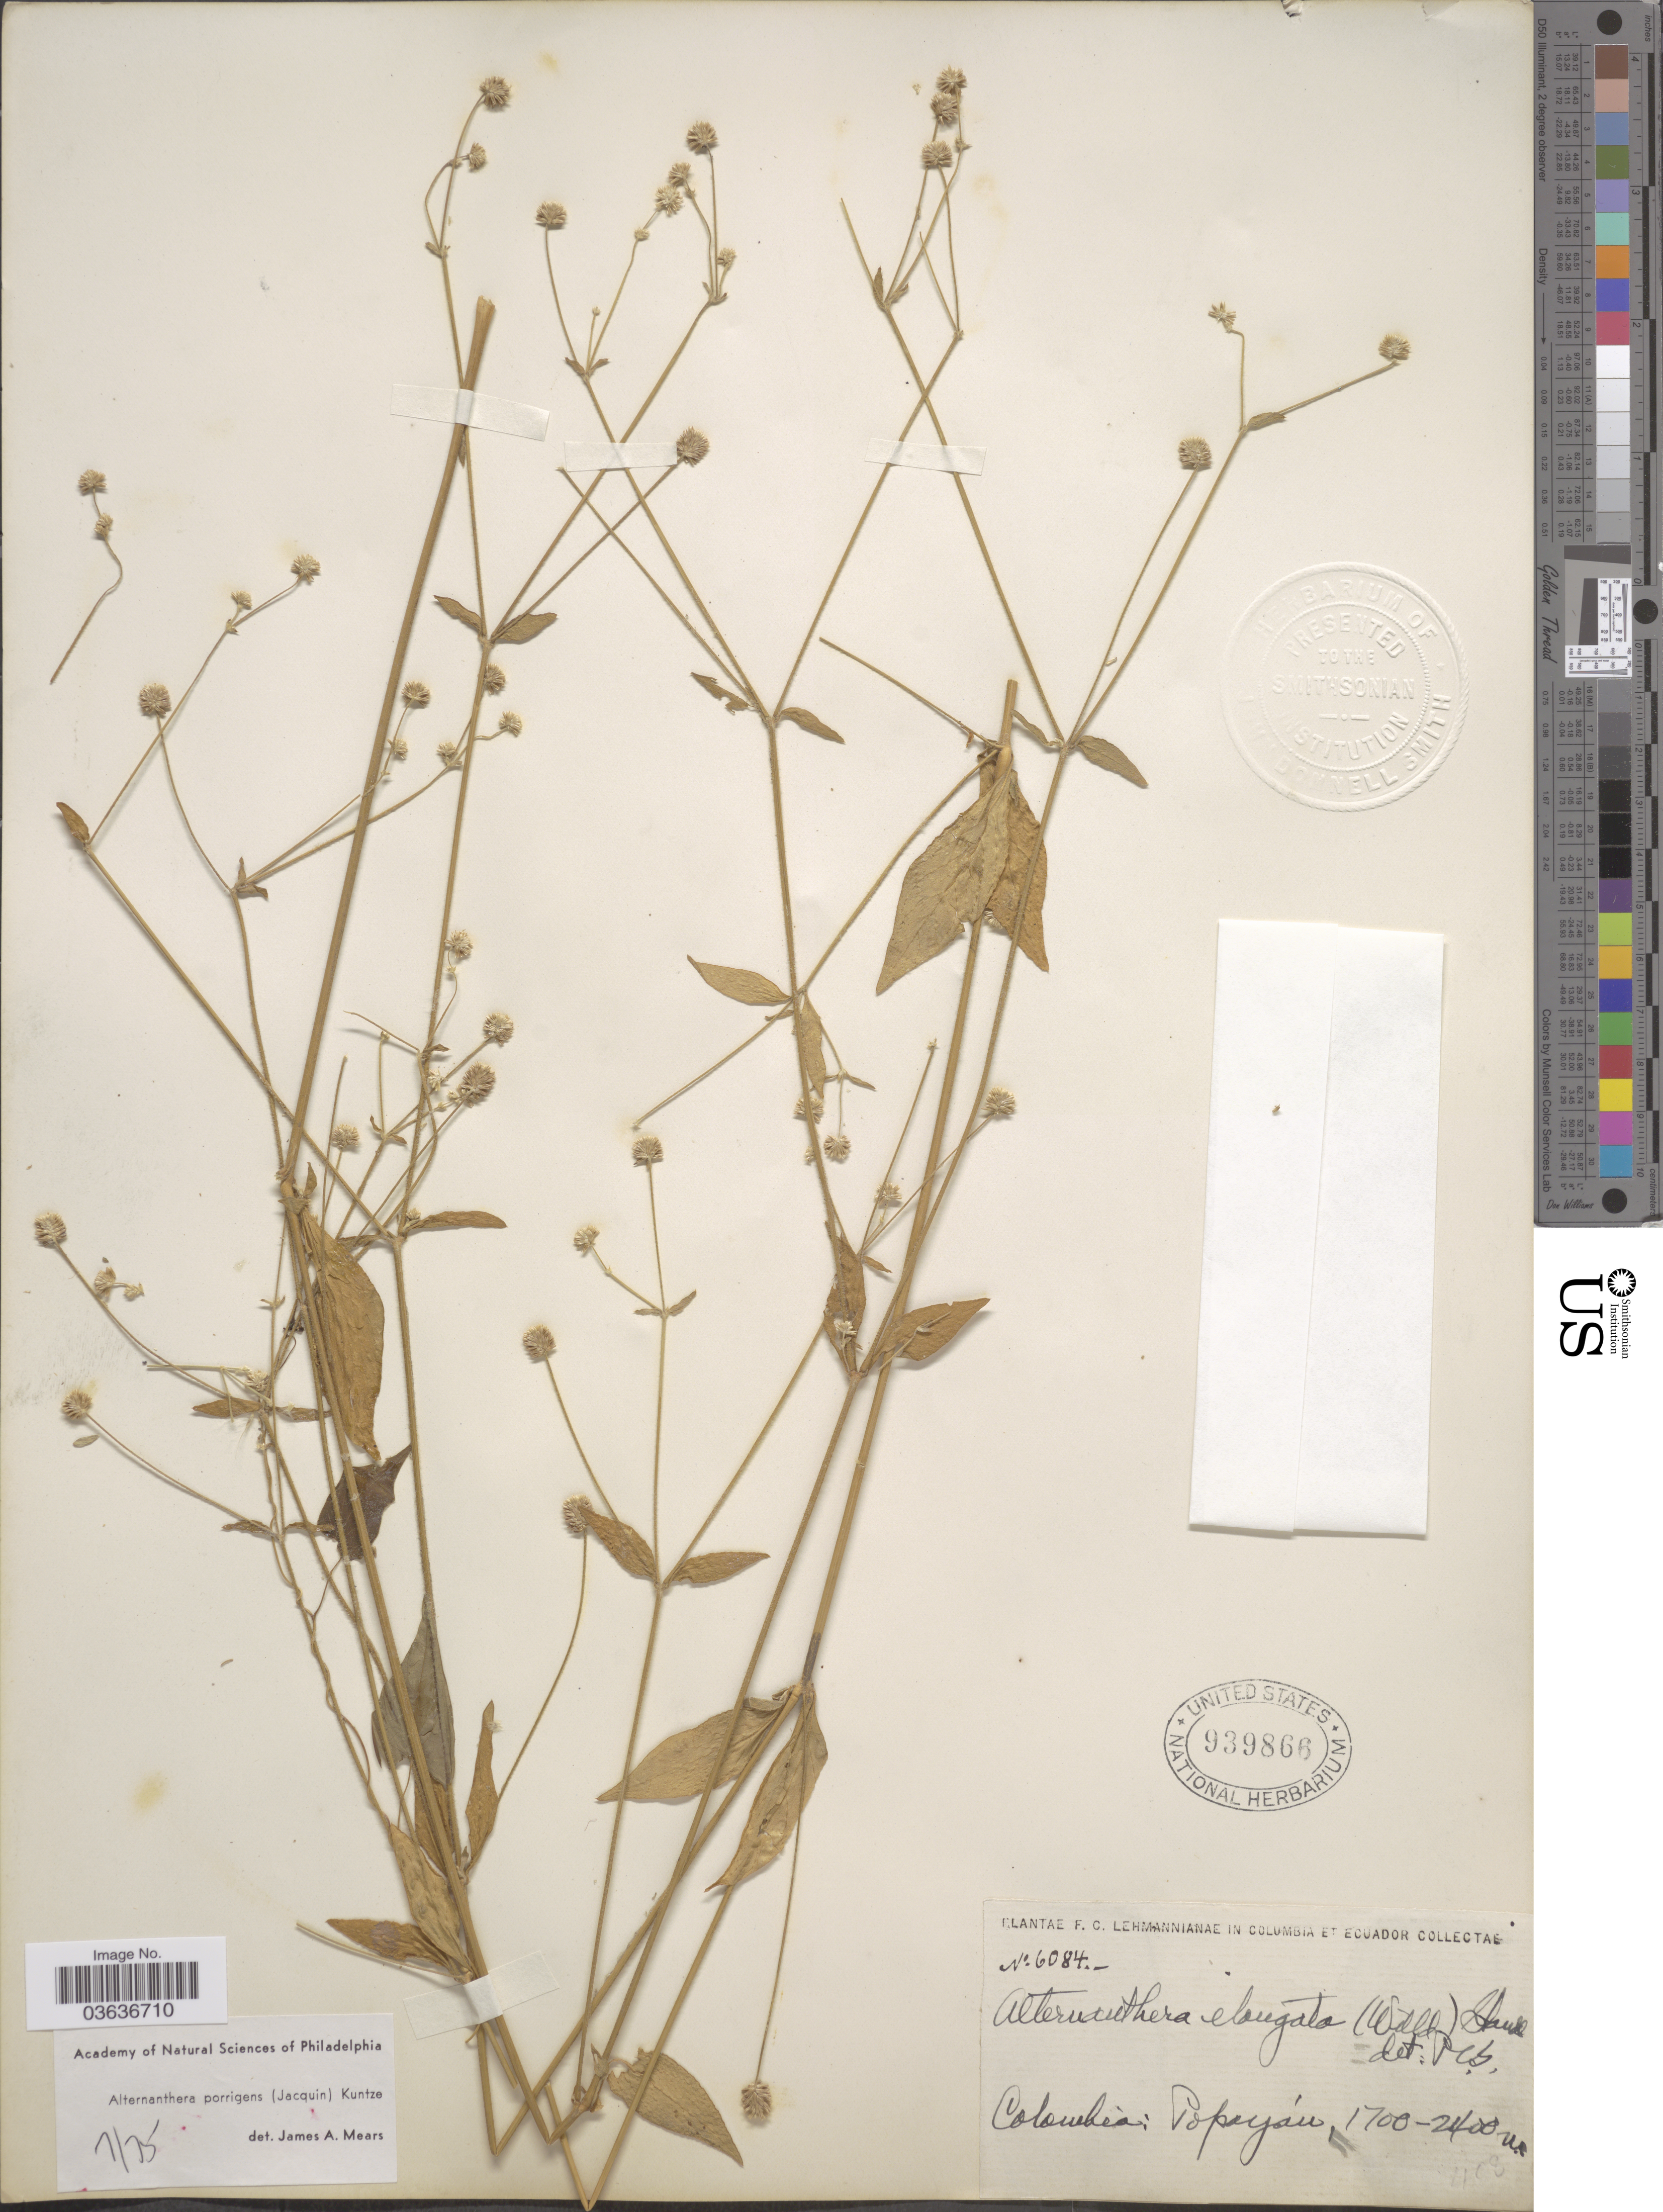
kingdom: Plantae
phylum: Tracheophyta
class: Magnoliopsida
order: Caryophyllales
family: Amaranthaceae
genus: Alternanthera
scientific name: Alternanthera porrigens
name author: (Jacq.) Kuntze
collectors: F. C. Lehmann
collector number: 6084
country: Colombia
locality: Popayán.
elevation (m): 1700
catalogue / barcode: US 939866